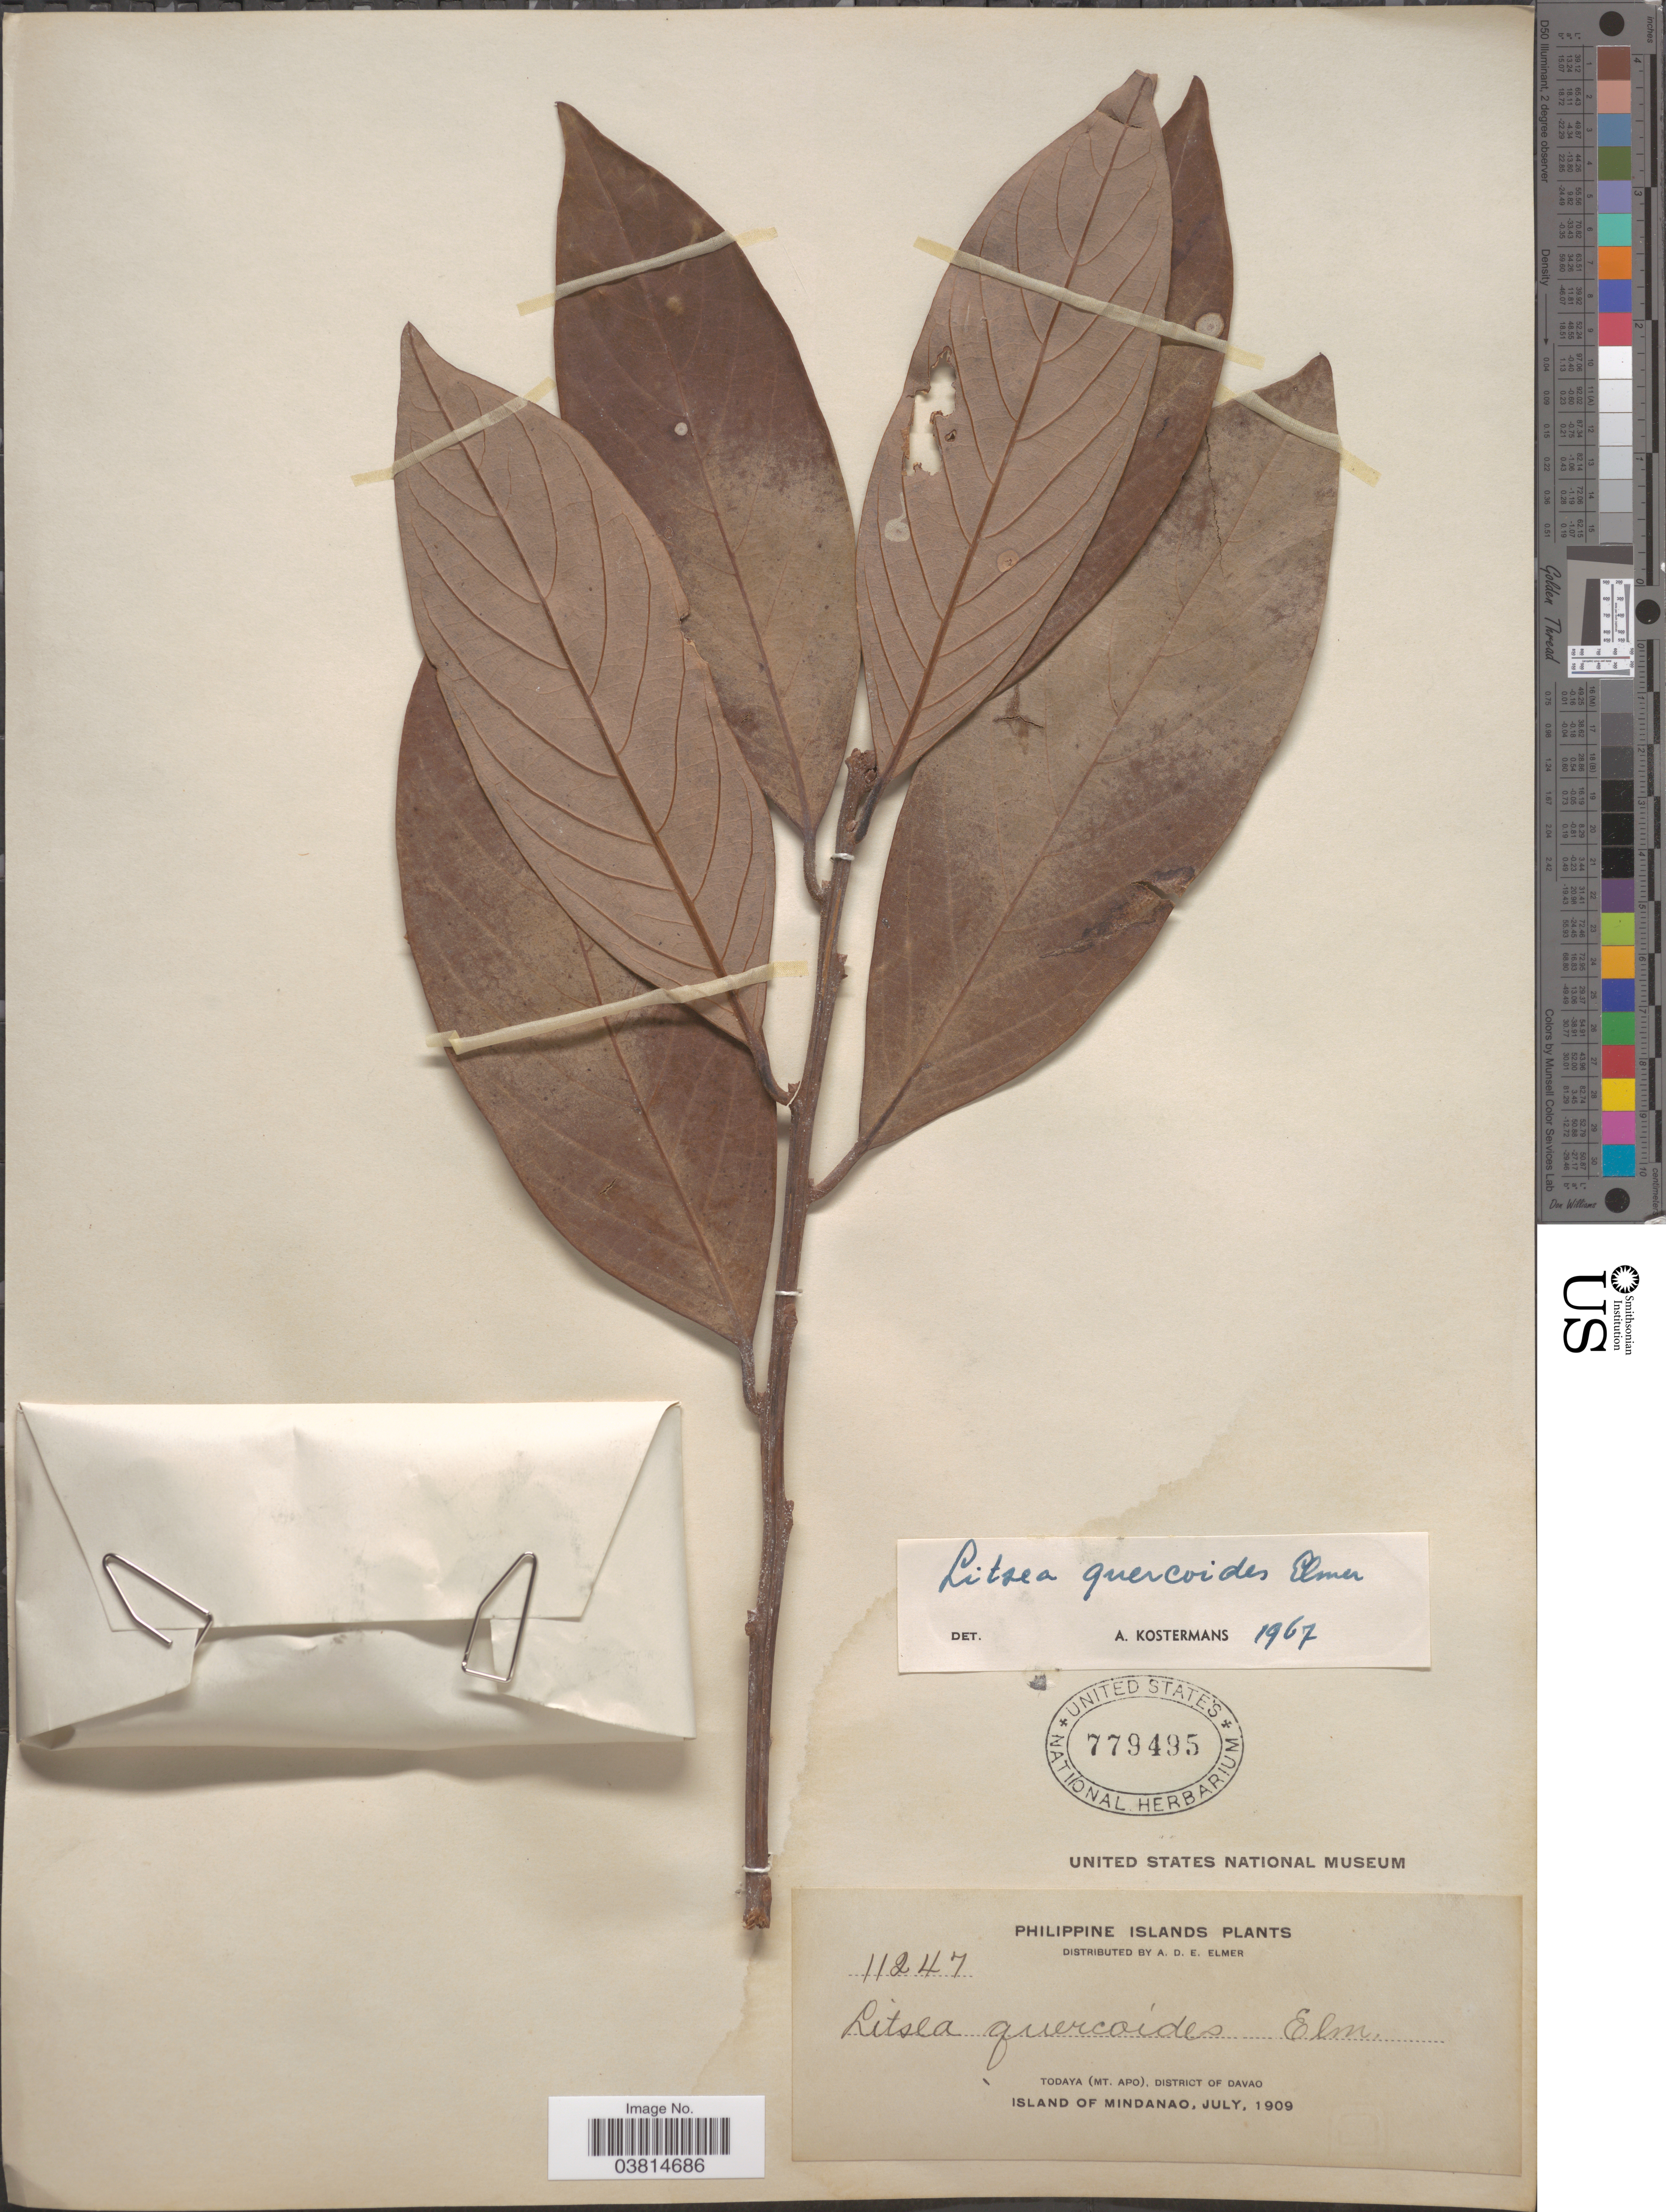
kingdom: Plantae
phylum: Tracheophyta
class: Magnoliopsida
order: Laurales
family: Lauraceae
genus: Litsea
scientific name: Litsea quercoides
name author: Elmer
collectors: A. D. E. Elmer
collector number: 11247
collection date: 1909-07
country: Philippines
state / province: Davao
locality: Todaya (Mt. Apo), District of Davao. Island of Mindanao.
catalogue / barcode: US 779495